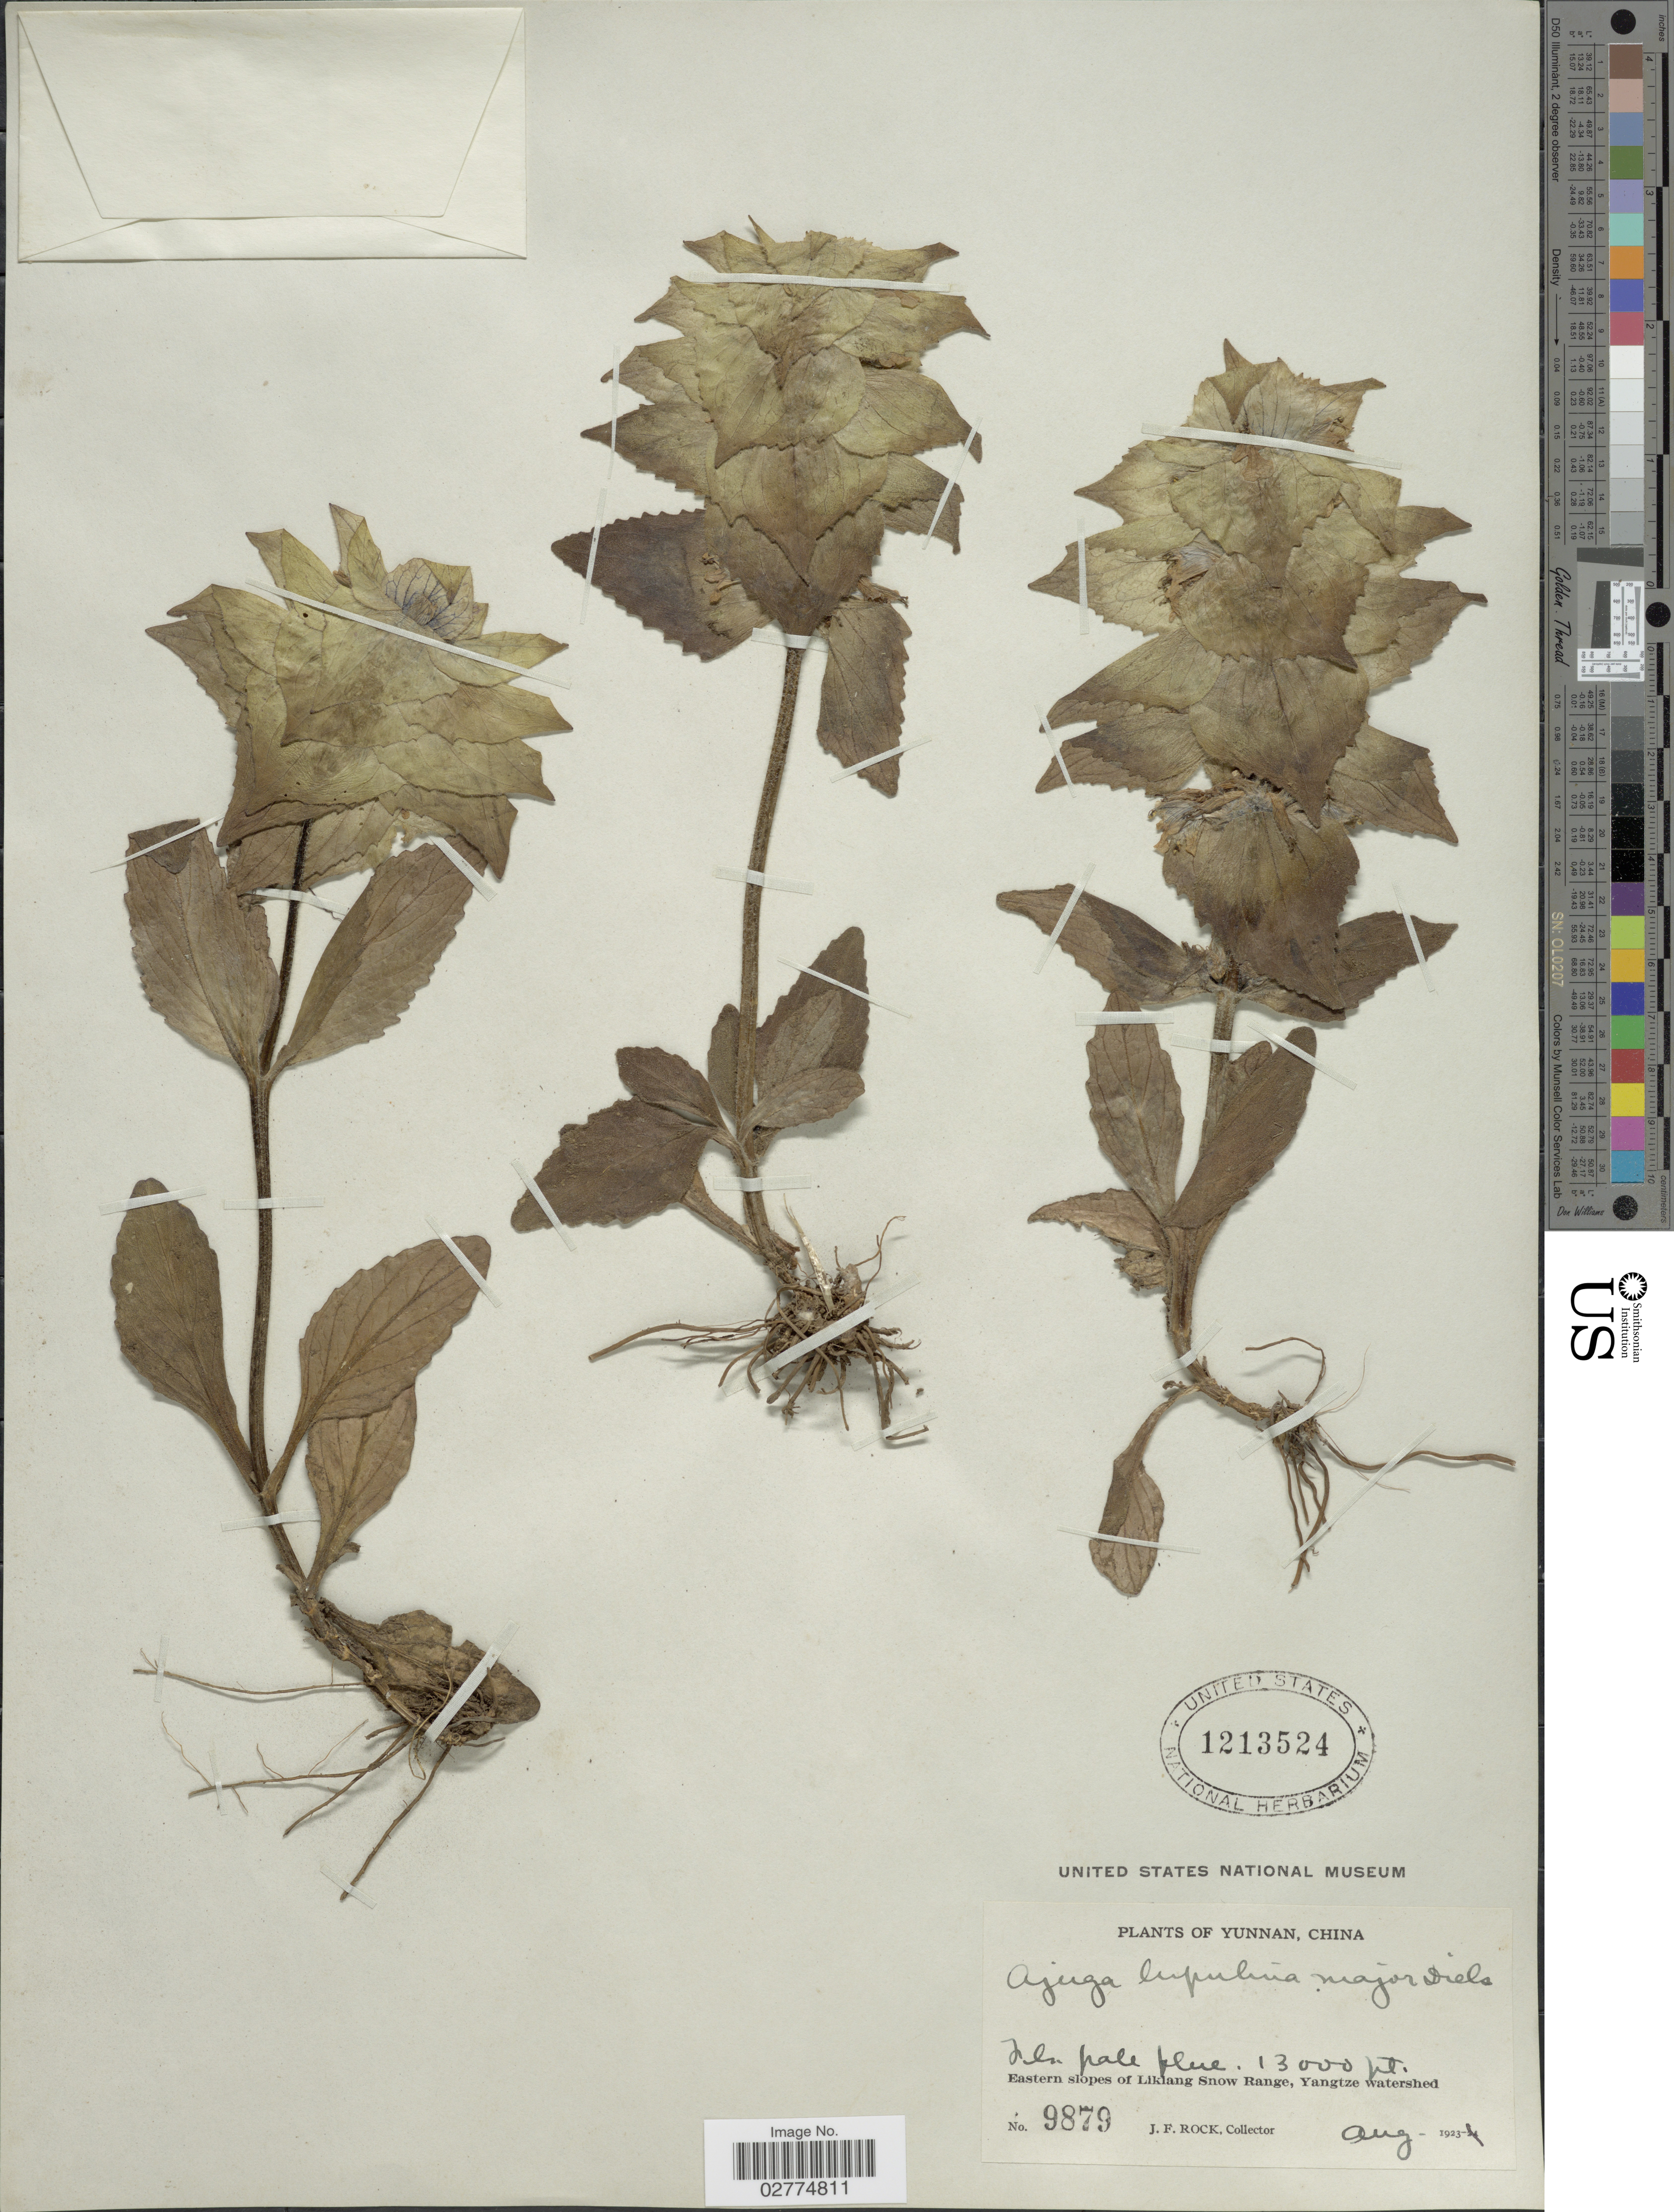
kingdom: Plantae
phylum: Tracheophyta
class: Magnoliopsida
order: Lamiales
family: Lamiaceae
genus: Ajuga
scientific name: Ajuga lupulina var. major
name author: Diels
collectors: J. Rock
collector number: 9879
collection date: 1923-08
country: China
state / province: Yunnan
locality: Eastern slopes of Likiang Snow Range, Yangtze watershed.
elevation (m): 3962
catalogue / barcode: US 1213524